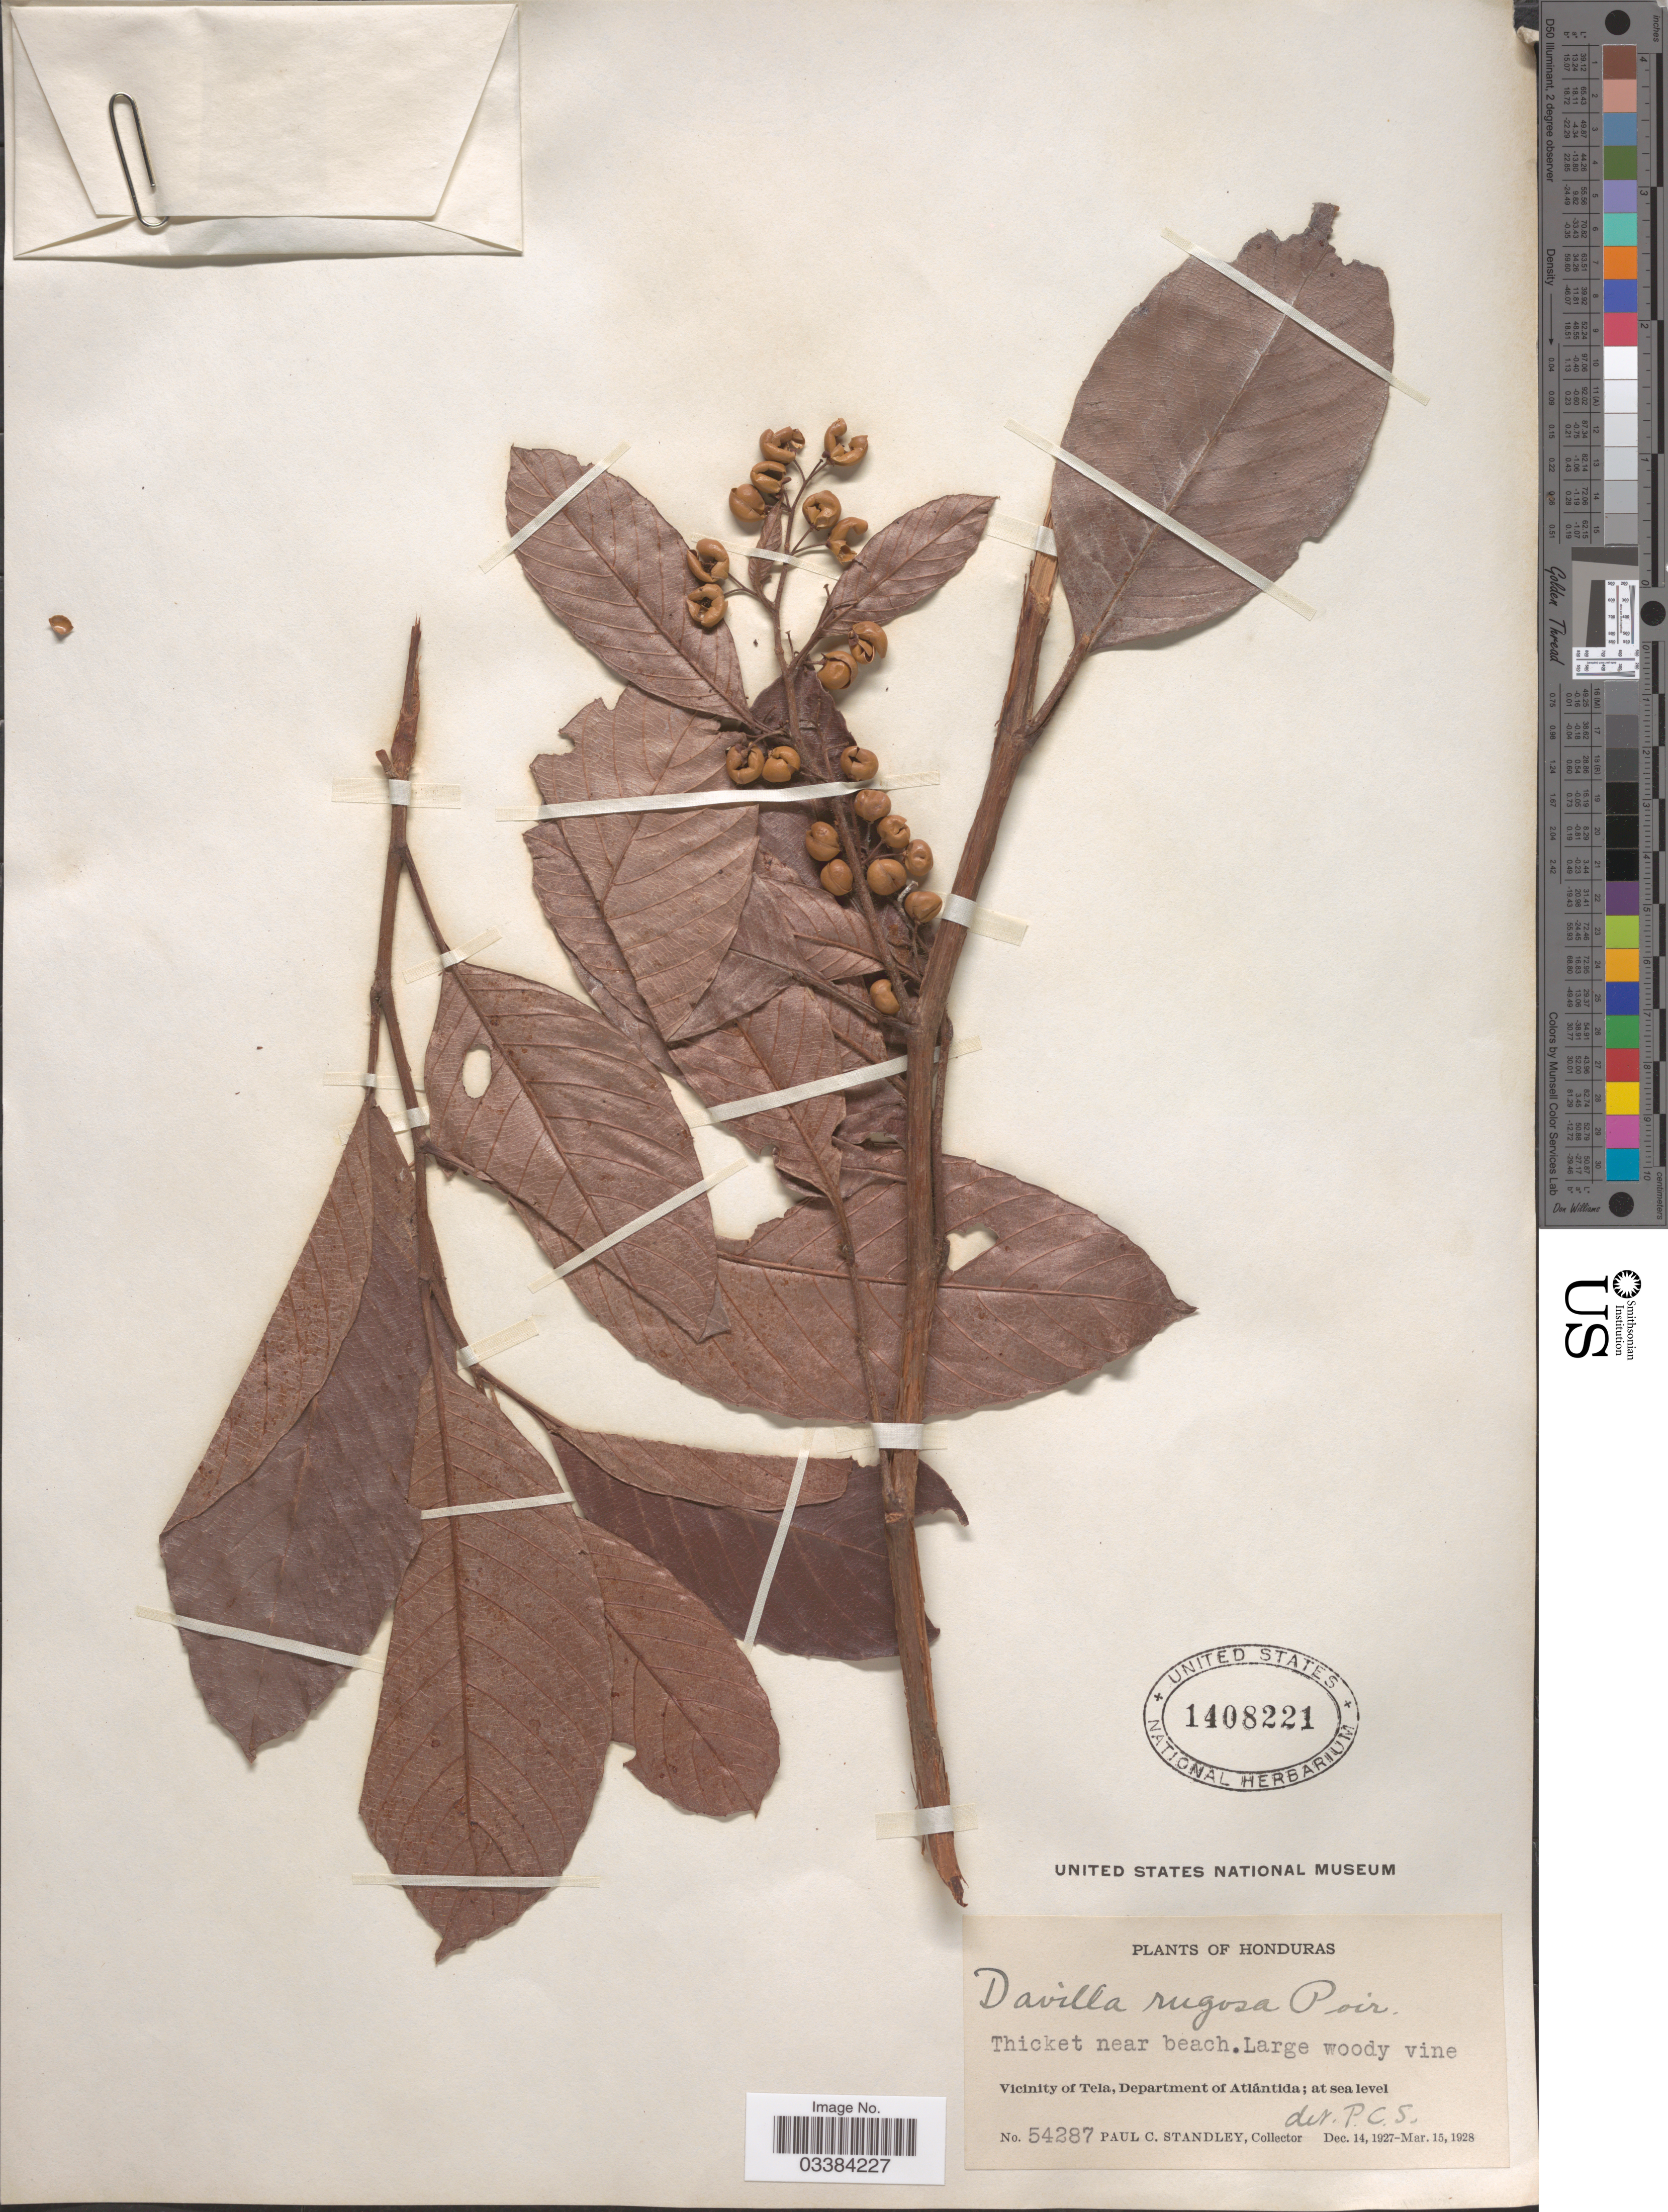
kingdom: Plantae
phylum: Tracheophyta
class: Magnoliopsida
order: Dilleniales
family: Dilleniaceae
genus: Davilla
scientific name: Davilla rugosa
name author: Poir.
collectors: P. C. Standley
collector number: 54287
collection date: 1927-12-14/1928-03-15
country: Honduras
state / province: Atlántida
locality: Thicket near beach. Vicinity of Tela, Department of Atlántida.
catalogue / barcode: US 1408221